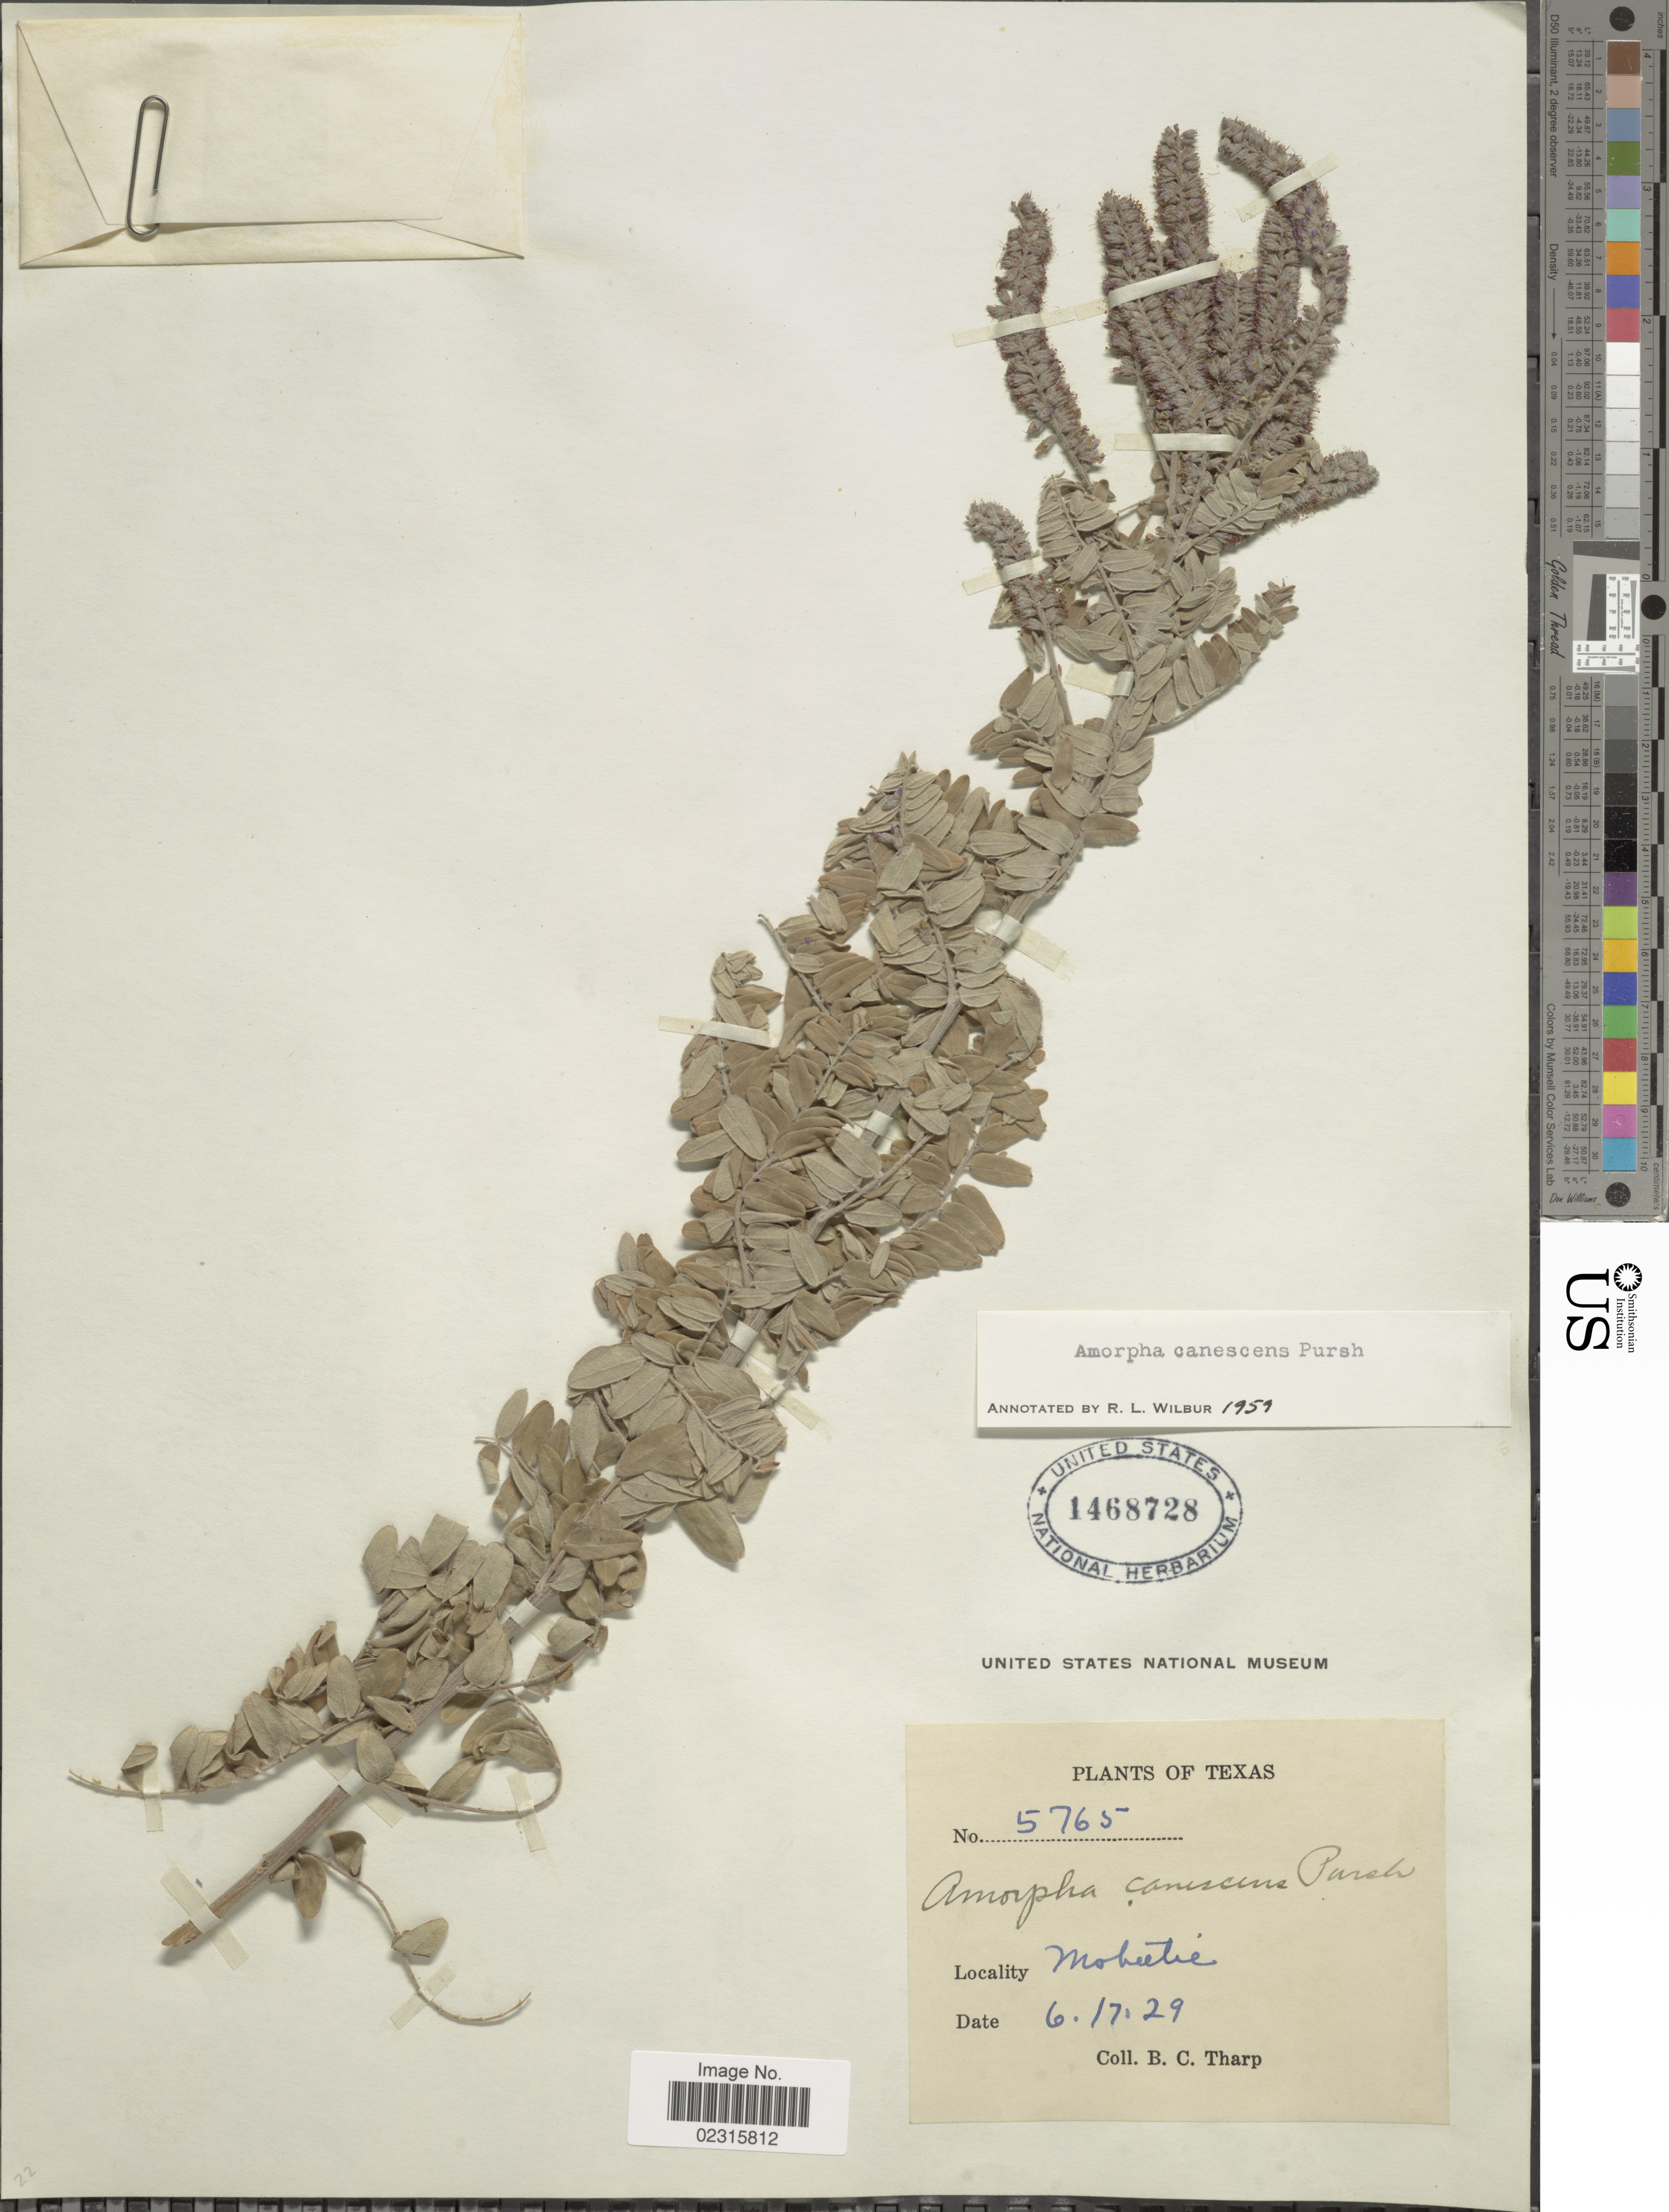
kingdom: Plantae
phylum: Tracheophyta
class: Magnoliopsida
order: Fabales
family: Fabaceae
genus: Amorpha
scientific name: Amorpha canescens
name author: Pursh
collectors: B. C. Tharp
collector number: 5765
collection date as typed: Transcribed d/m/y: 17/6/29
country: United States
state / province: Texas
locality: Mobeetie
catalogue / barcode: US 1468728